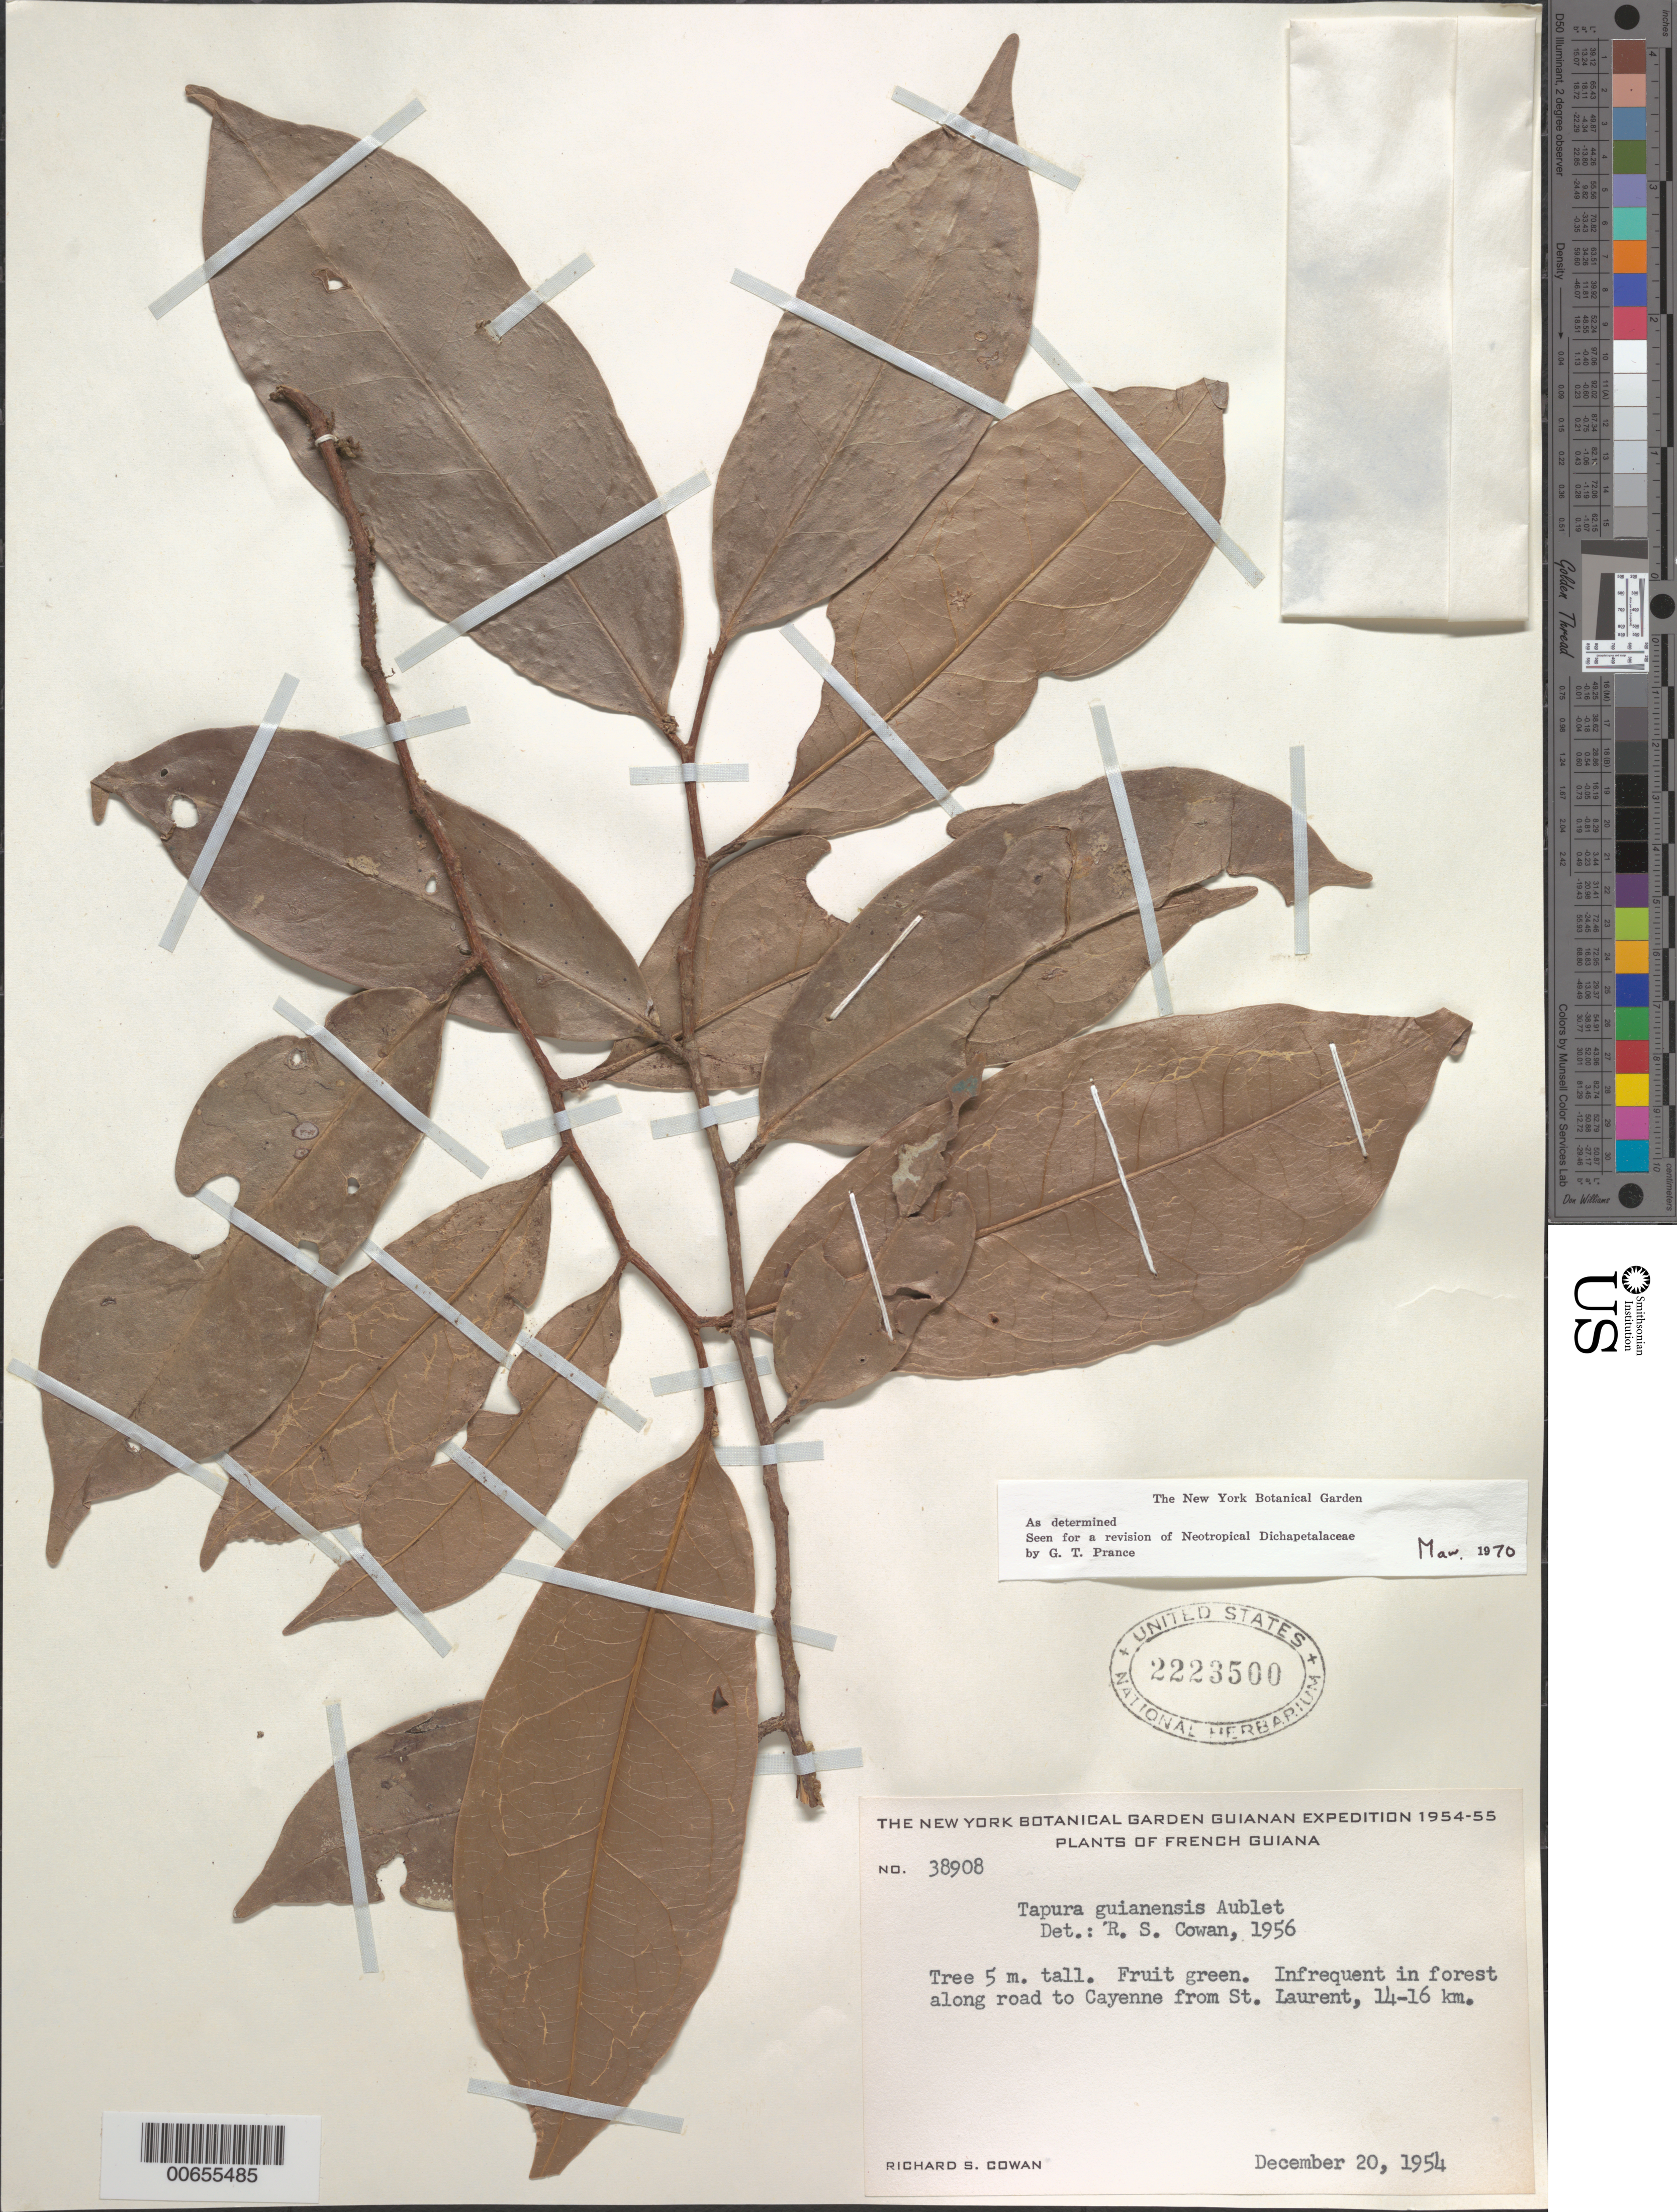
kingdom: Plantae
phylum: Tracheophyta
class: Magnoliopsida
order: Malpighiales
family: Dichapetalaceae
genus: Tapura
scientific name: Tapura guianensis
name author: Aubl.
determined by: Prance, G. T.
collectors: R. S. Cowan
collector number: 38908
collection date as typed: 20-Dec-54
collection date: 1954-12-20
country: French Guiana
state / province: Cayenne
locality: Cayenne, vic.; 14-16 km from St. Laurent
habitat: Forest along road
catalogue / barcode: US 2223500